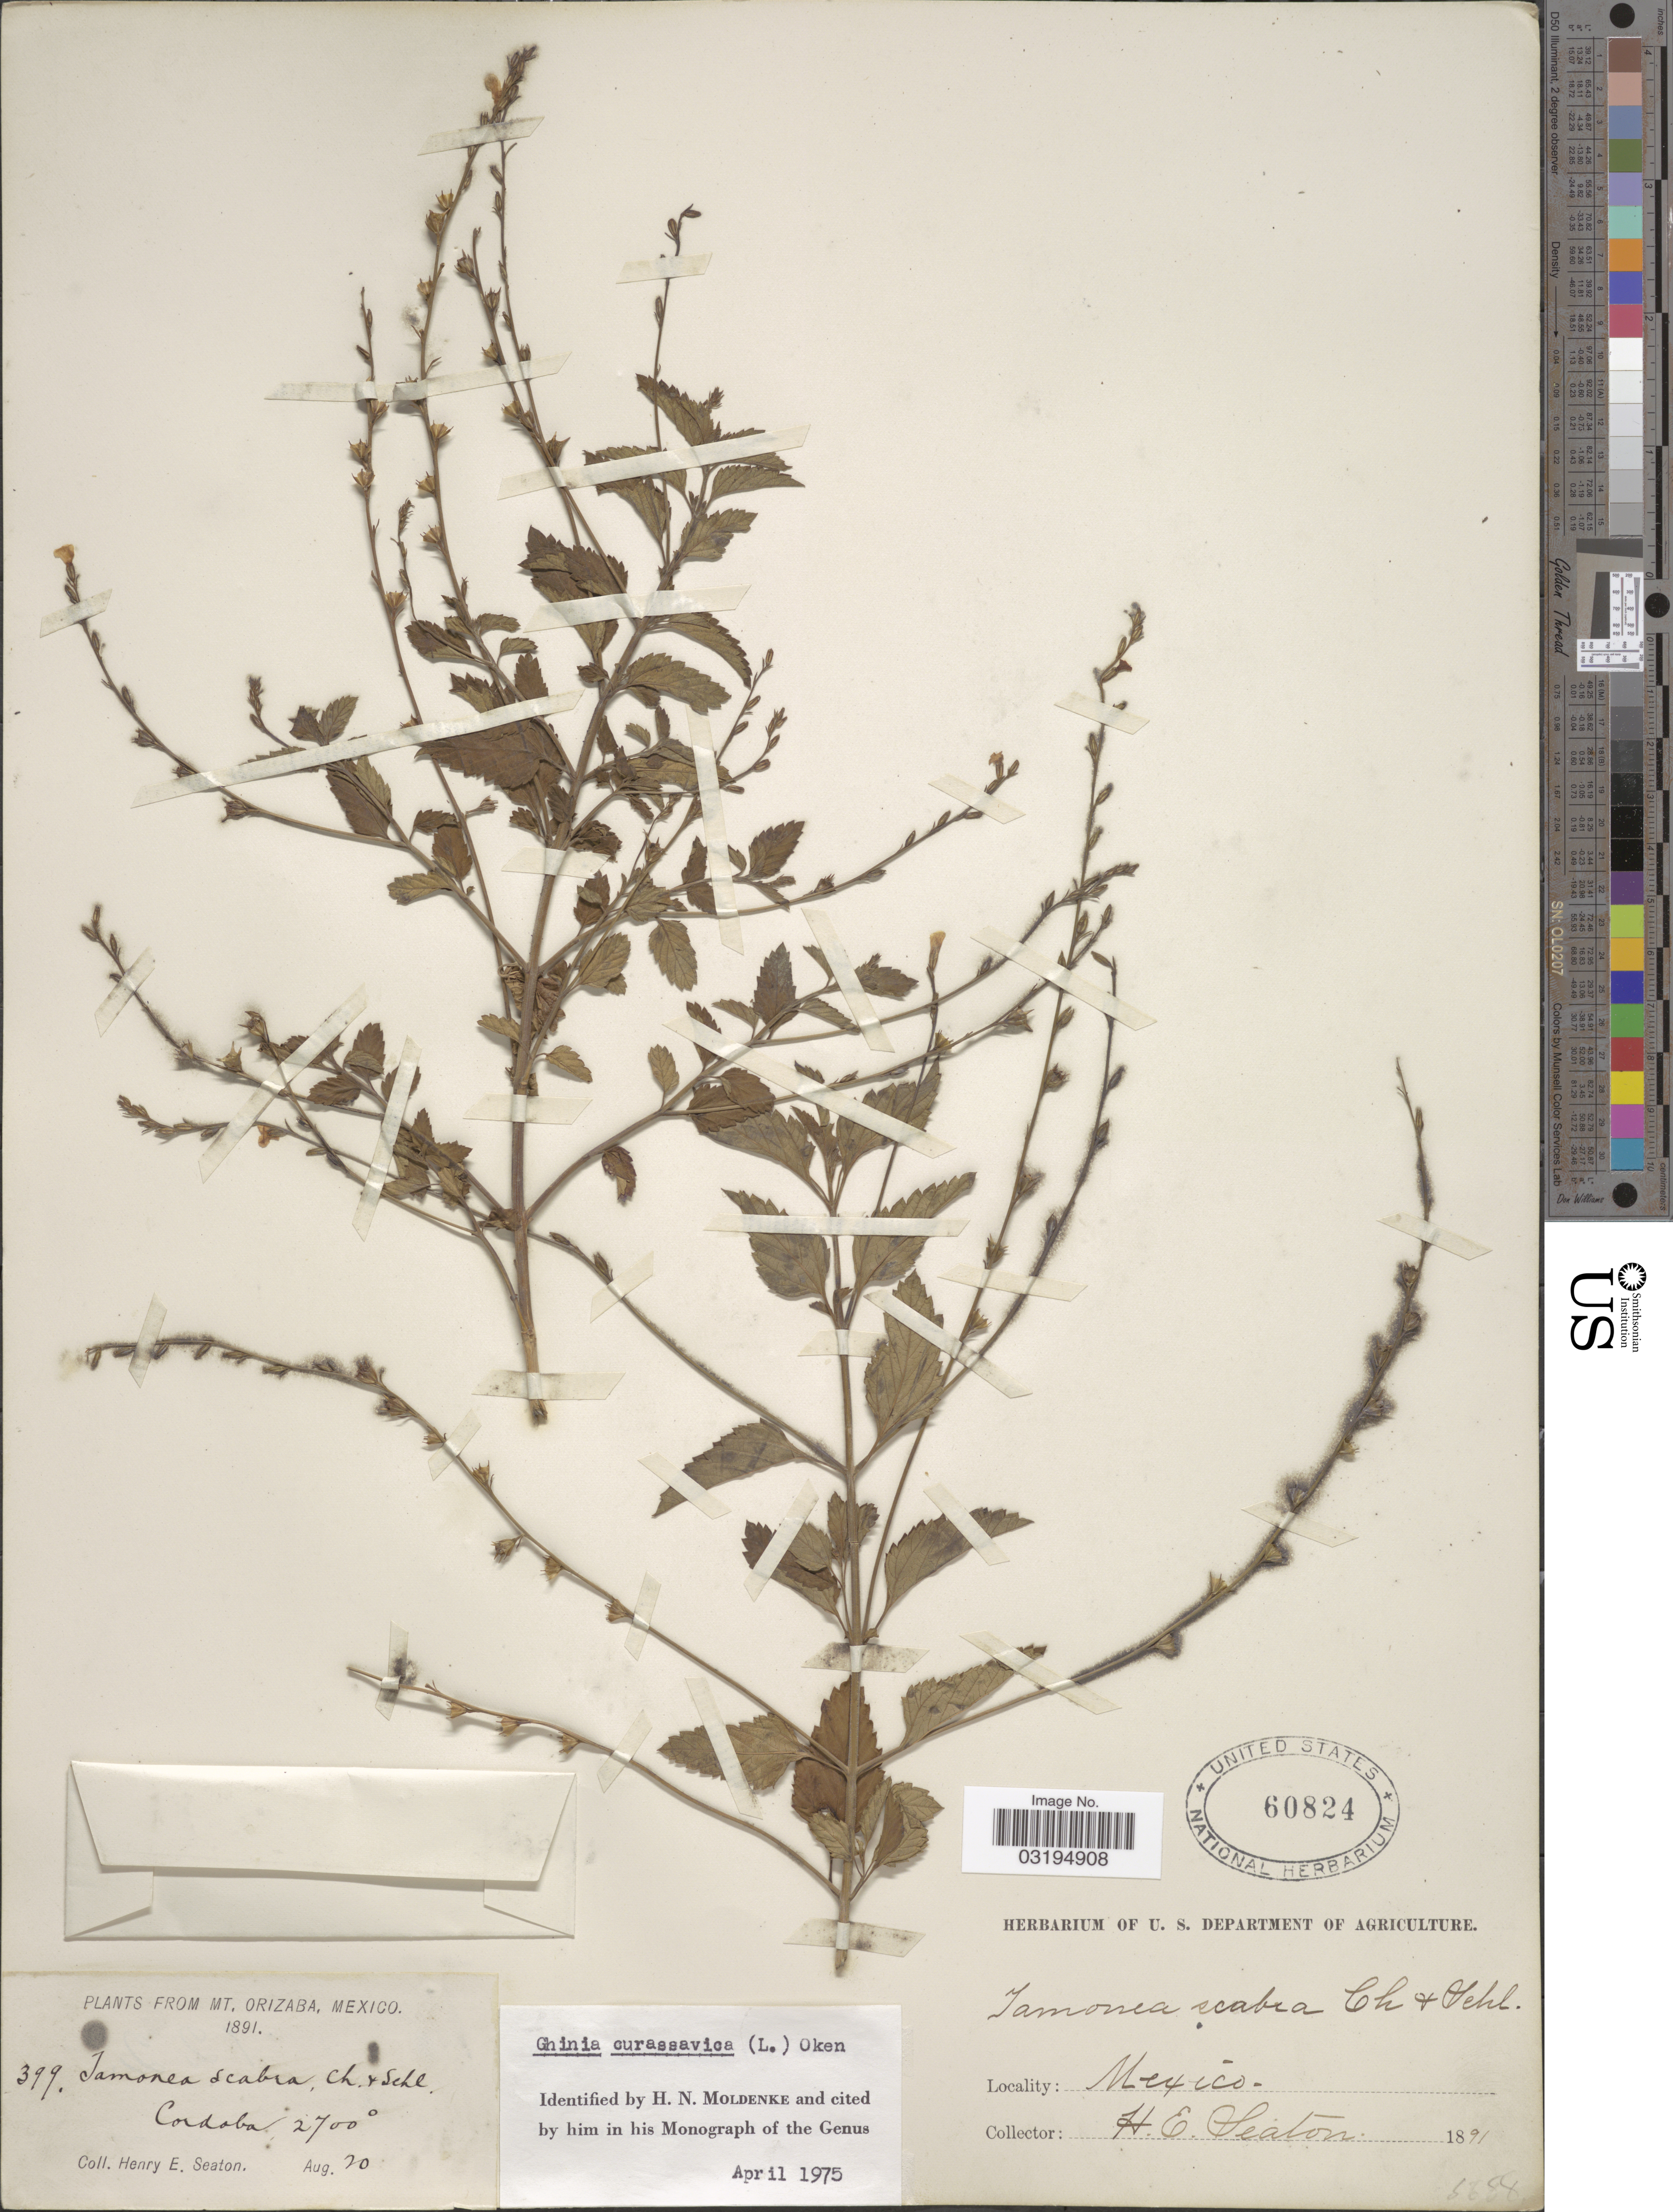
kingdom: Plantae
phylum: Tracheophyta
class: Magnoliopsida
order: Lamiales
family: Verbenaceae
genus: Tamonea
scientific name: Tamonea curassavica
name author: (L.) Pers.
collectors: H. E. Seaton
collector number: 399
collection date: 1891-08-20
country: Mexico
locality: Mt. Orizaba, Cordoba.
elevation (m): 823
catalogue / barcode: US 60824